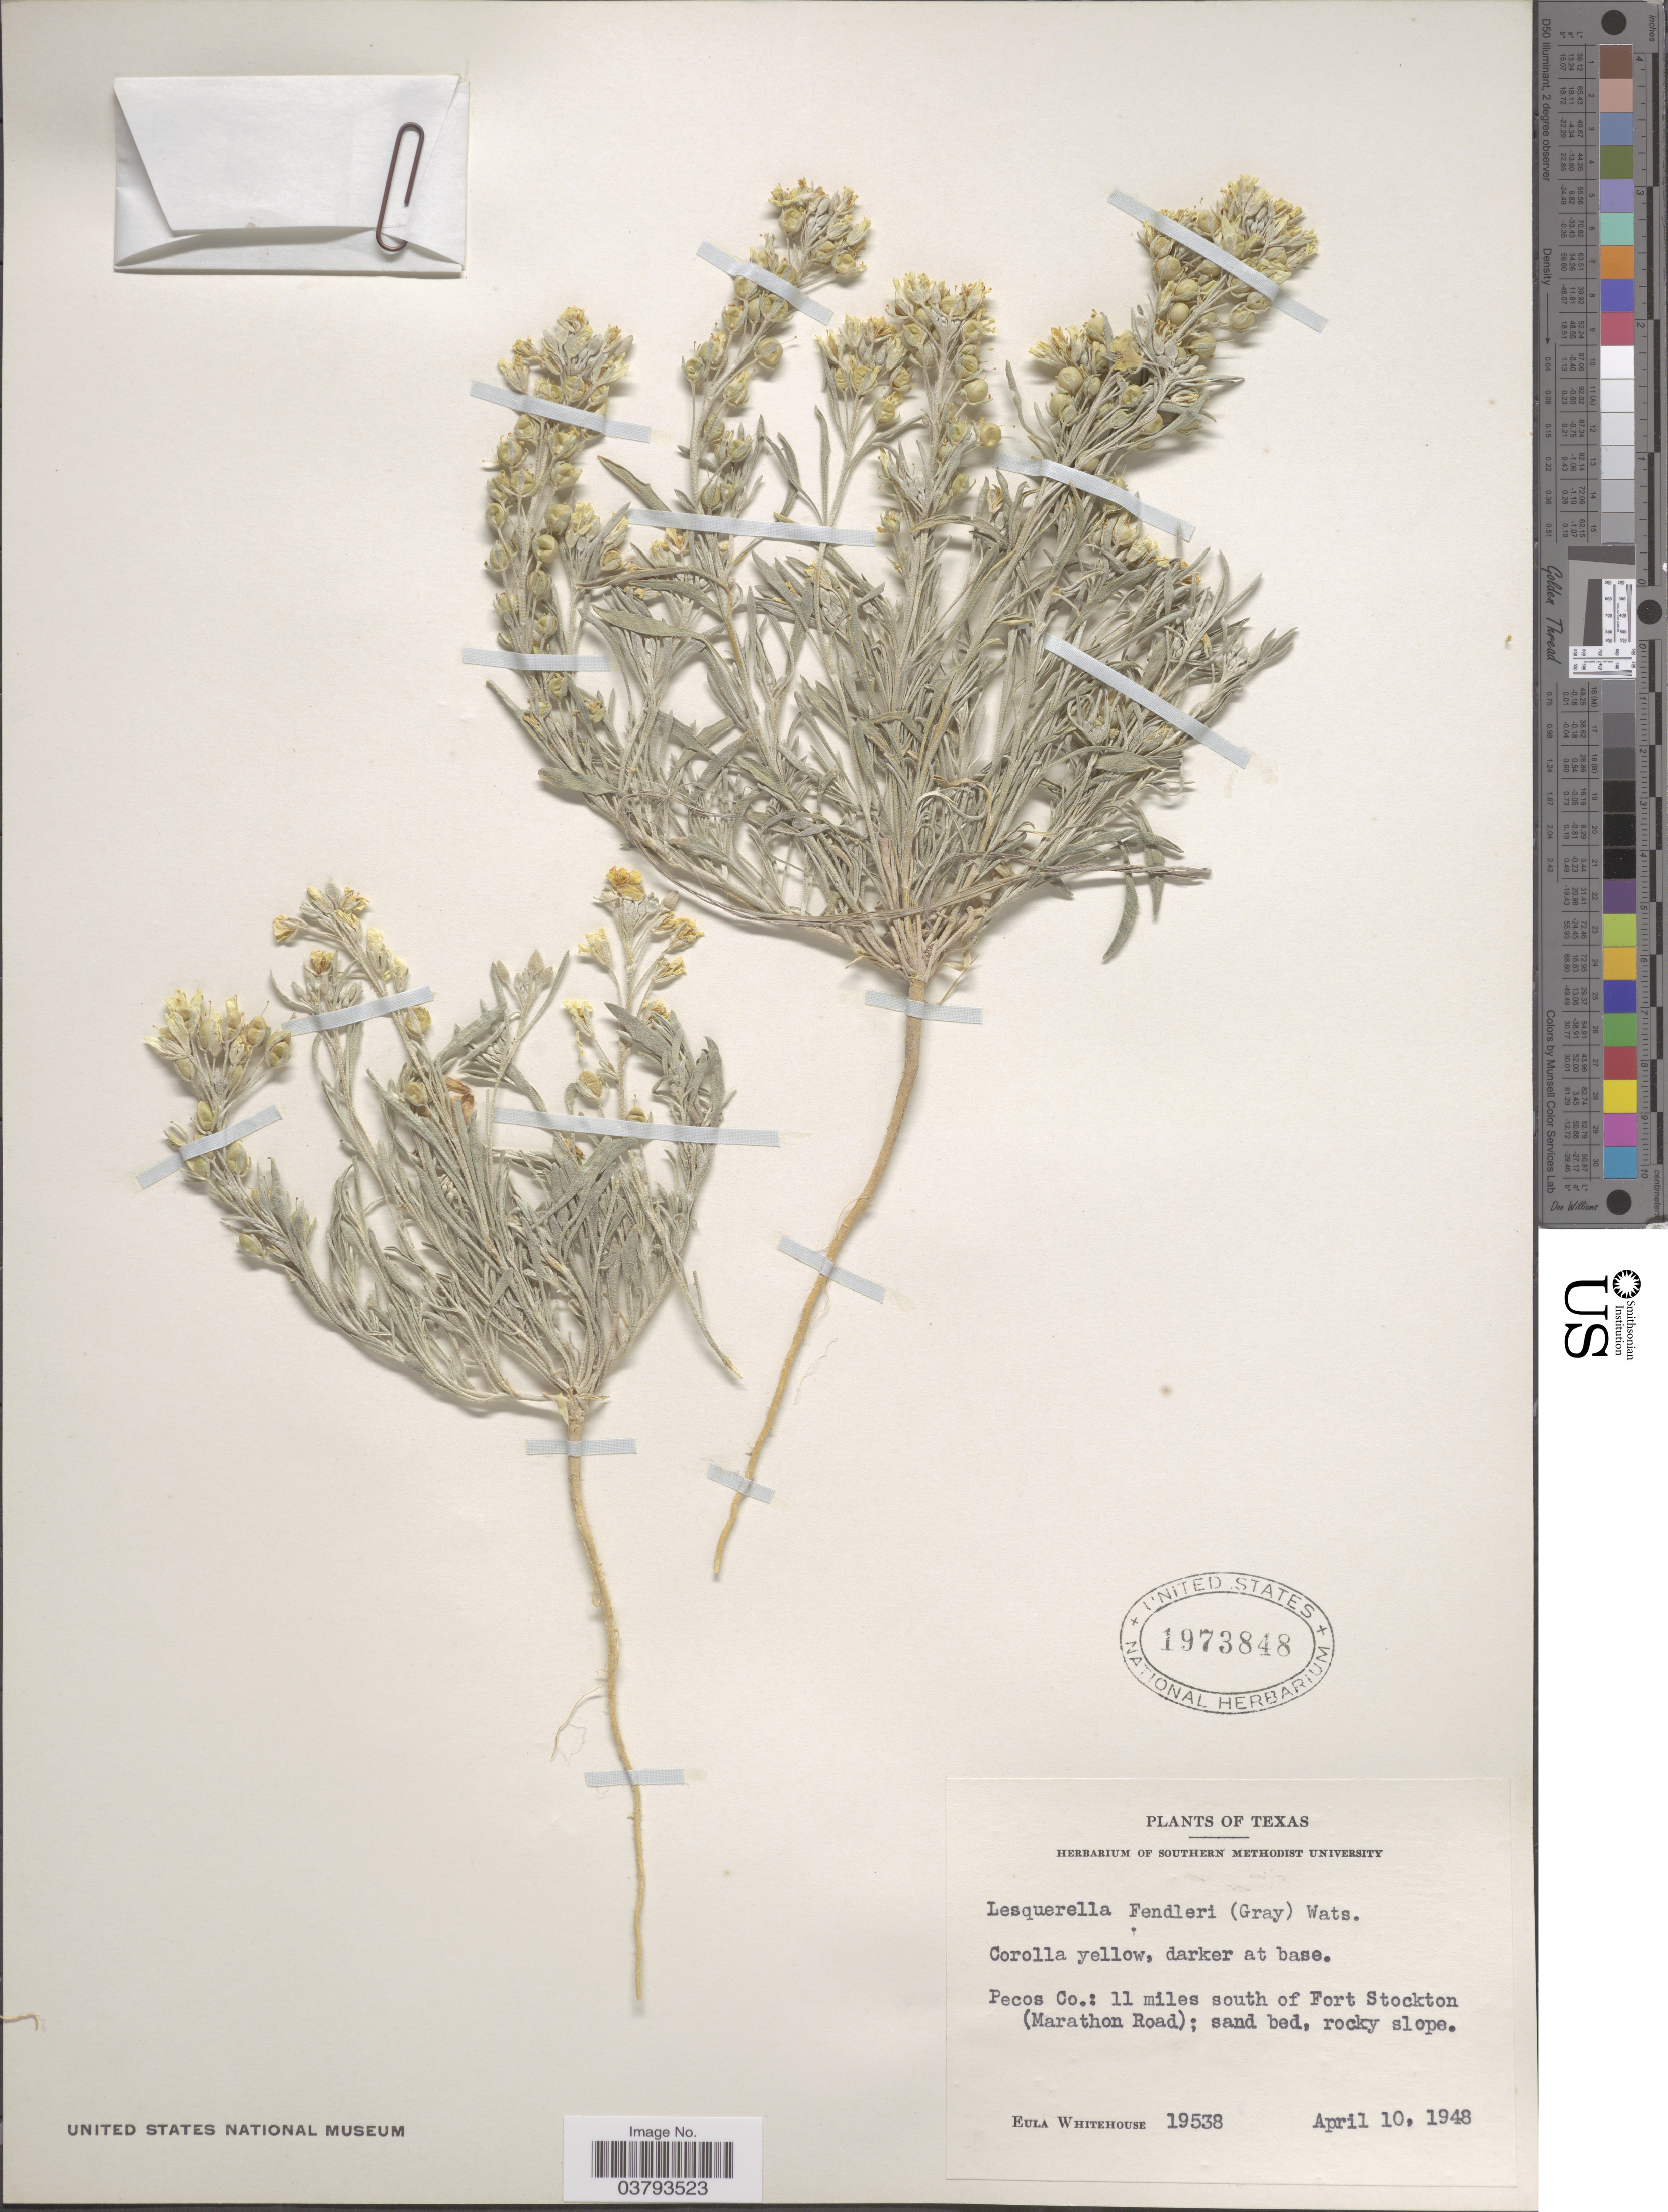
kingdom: Plantae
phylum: Tracheophyta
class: Magnoliopsida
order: Brassicales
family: Brassicaceae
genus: Lesquerella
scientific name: Lesquerella fendleri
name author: (A. Gray) S. Watson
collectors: E. Whitehouse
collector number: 19538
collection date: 1948-04-10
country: United States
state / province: Texas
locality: Pecos Co.: 11 miles south of Fort Stockton (Marathon Road).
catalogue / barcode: US 1973848